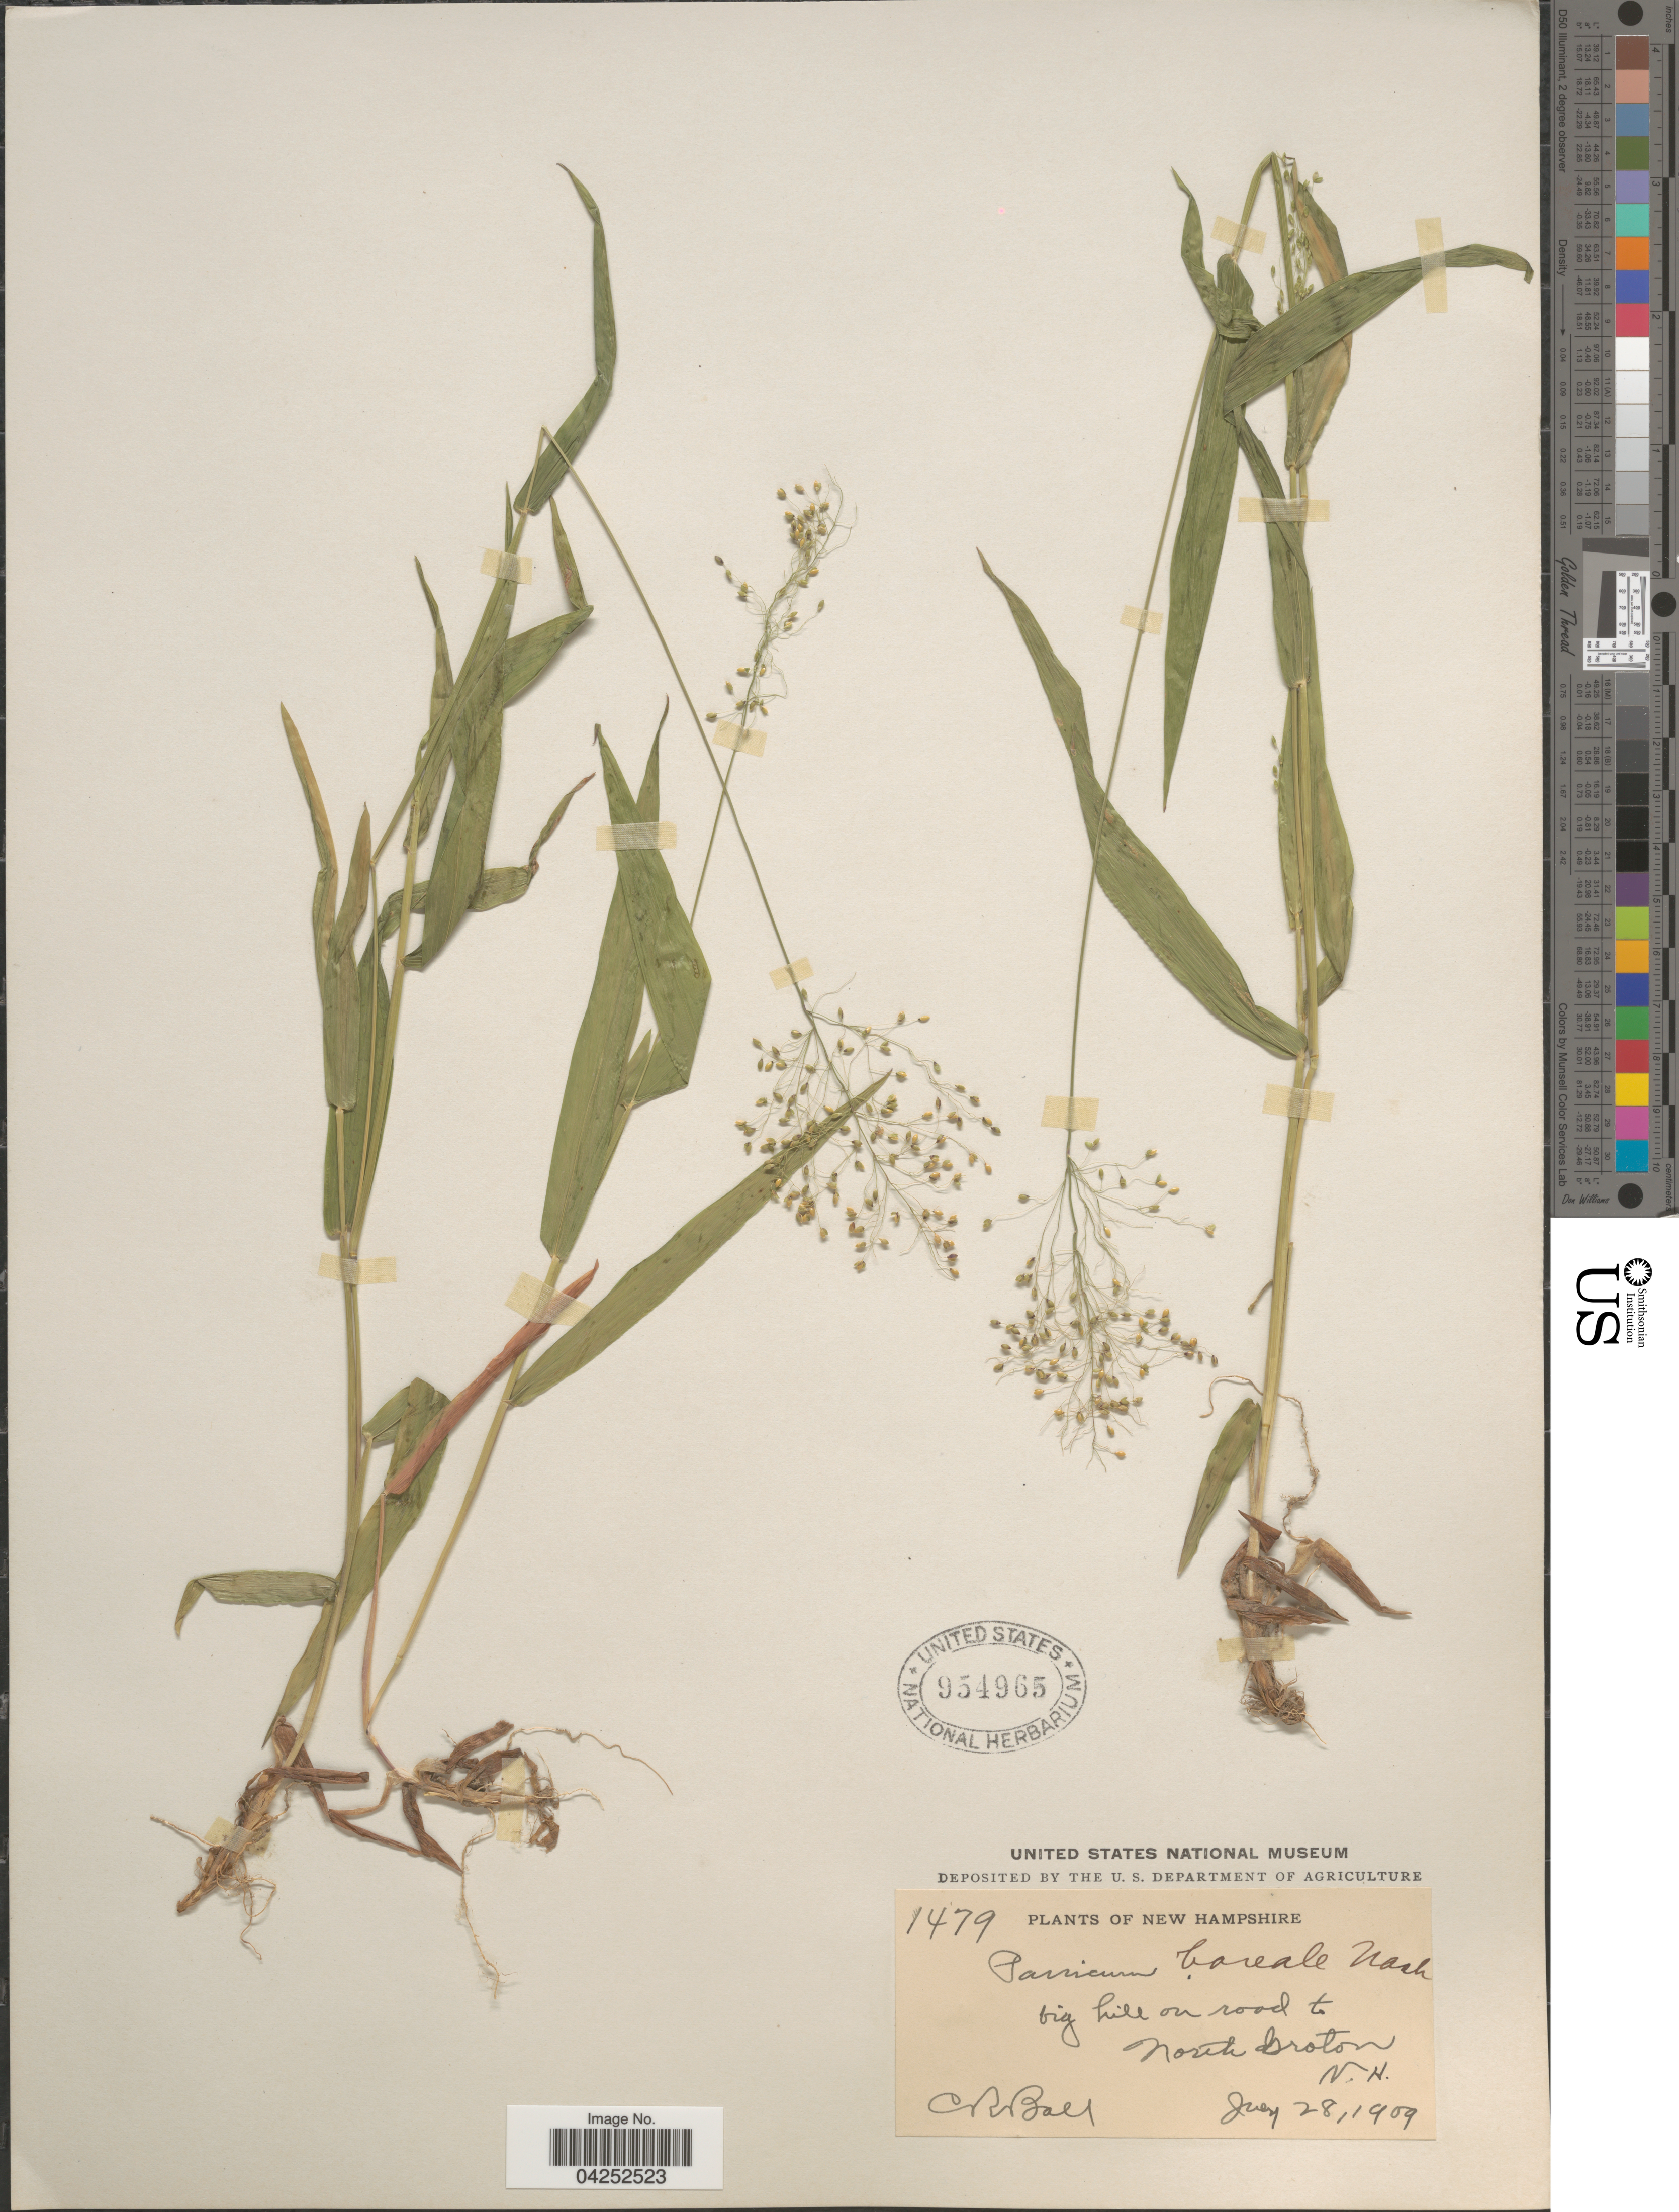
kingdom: Plantae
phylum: Tracheophyta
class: Liliopsida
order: Poales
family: Poaceae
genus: Dichanthelium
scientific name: Dichanthelium boreale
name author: (Nash) Freckmann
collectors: C. R. Ball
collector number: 1479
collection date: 1909-07-28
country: United States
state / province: New Hampshire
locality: Big hill on road to North Groton.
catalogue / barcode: US 954965